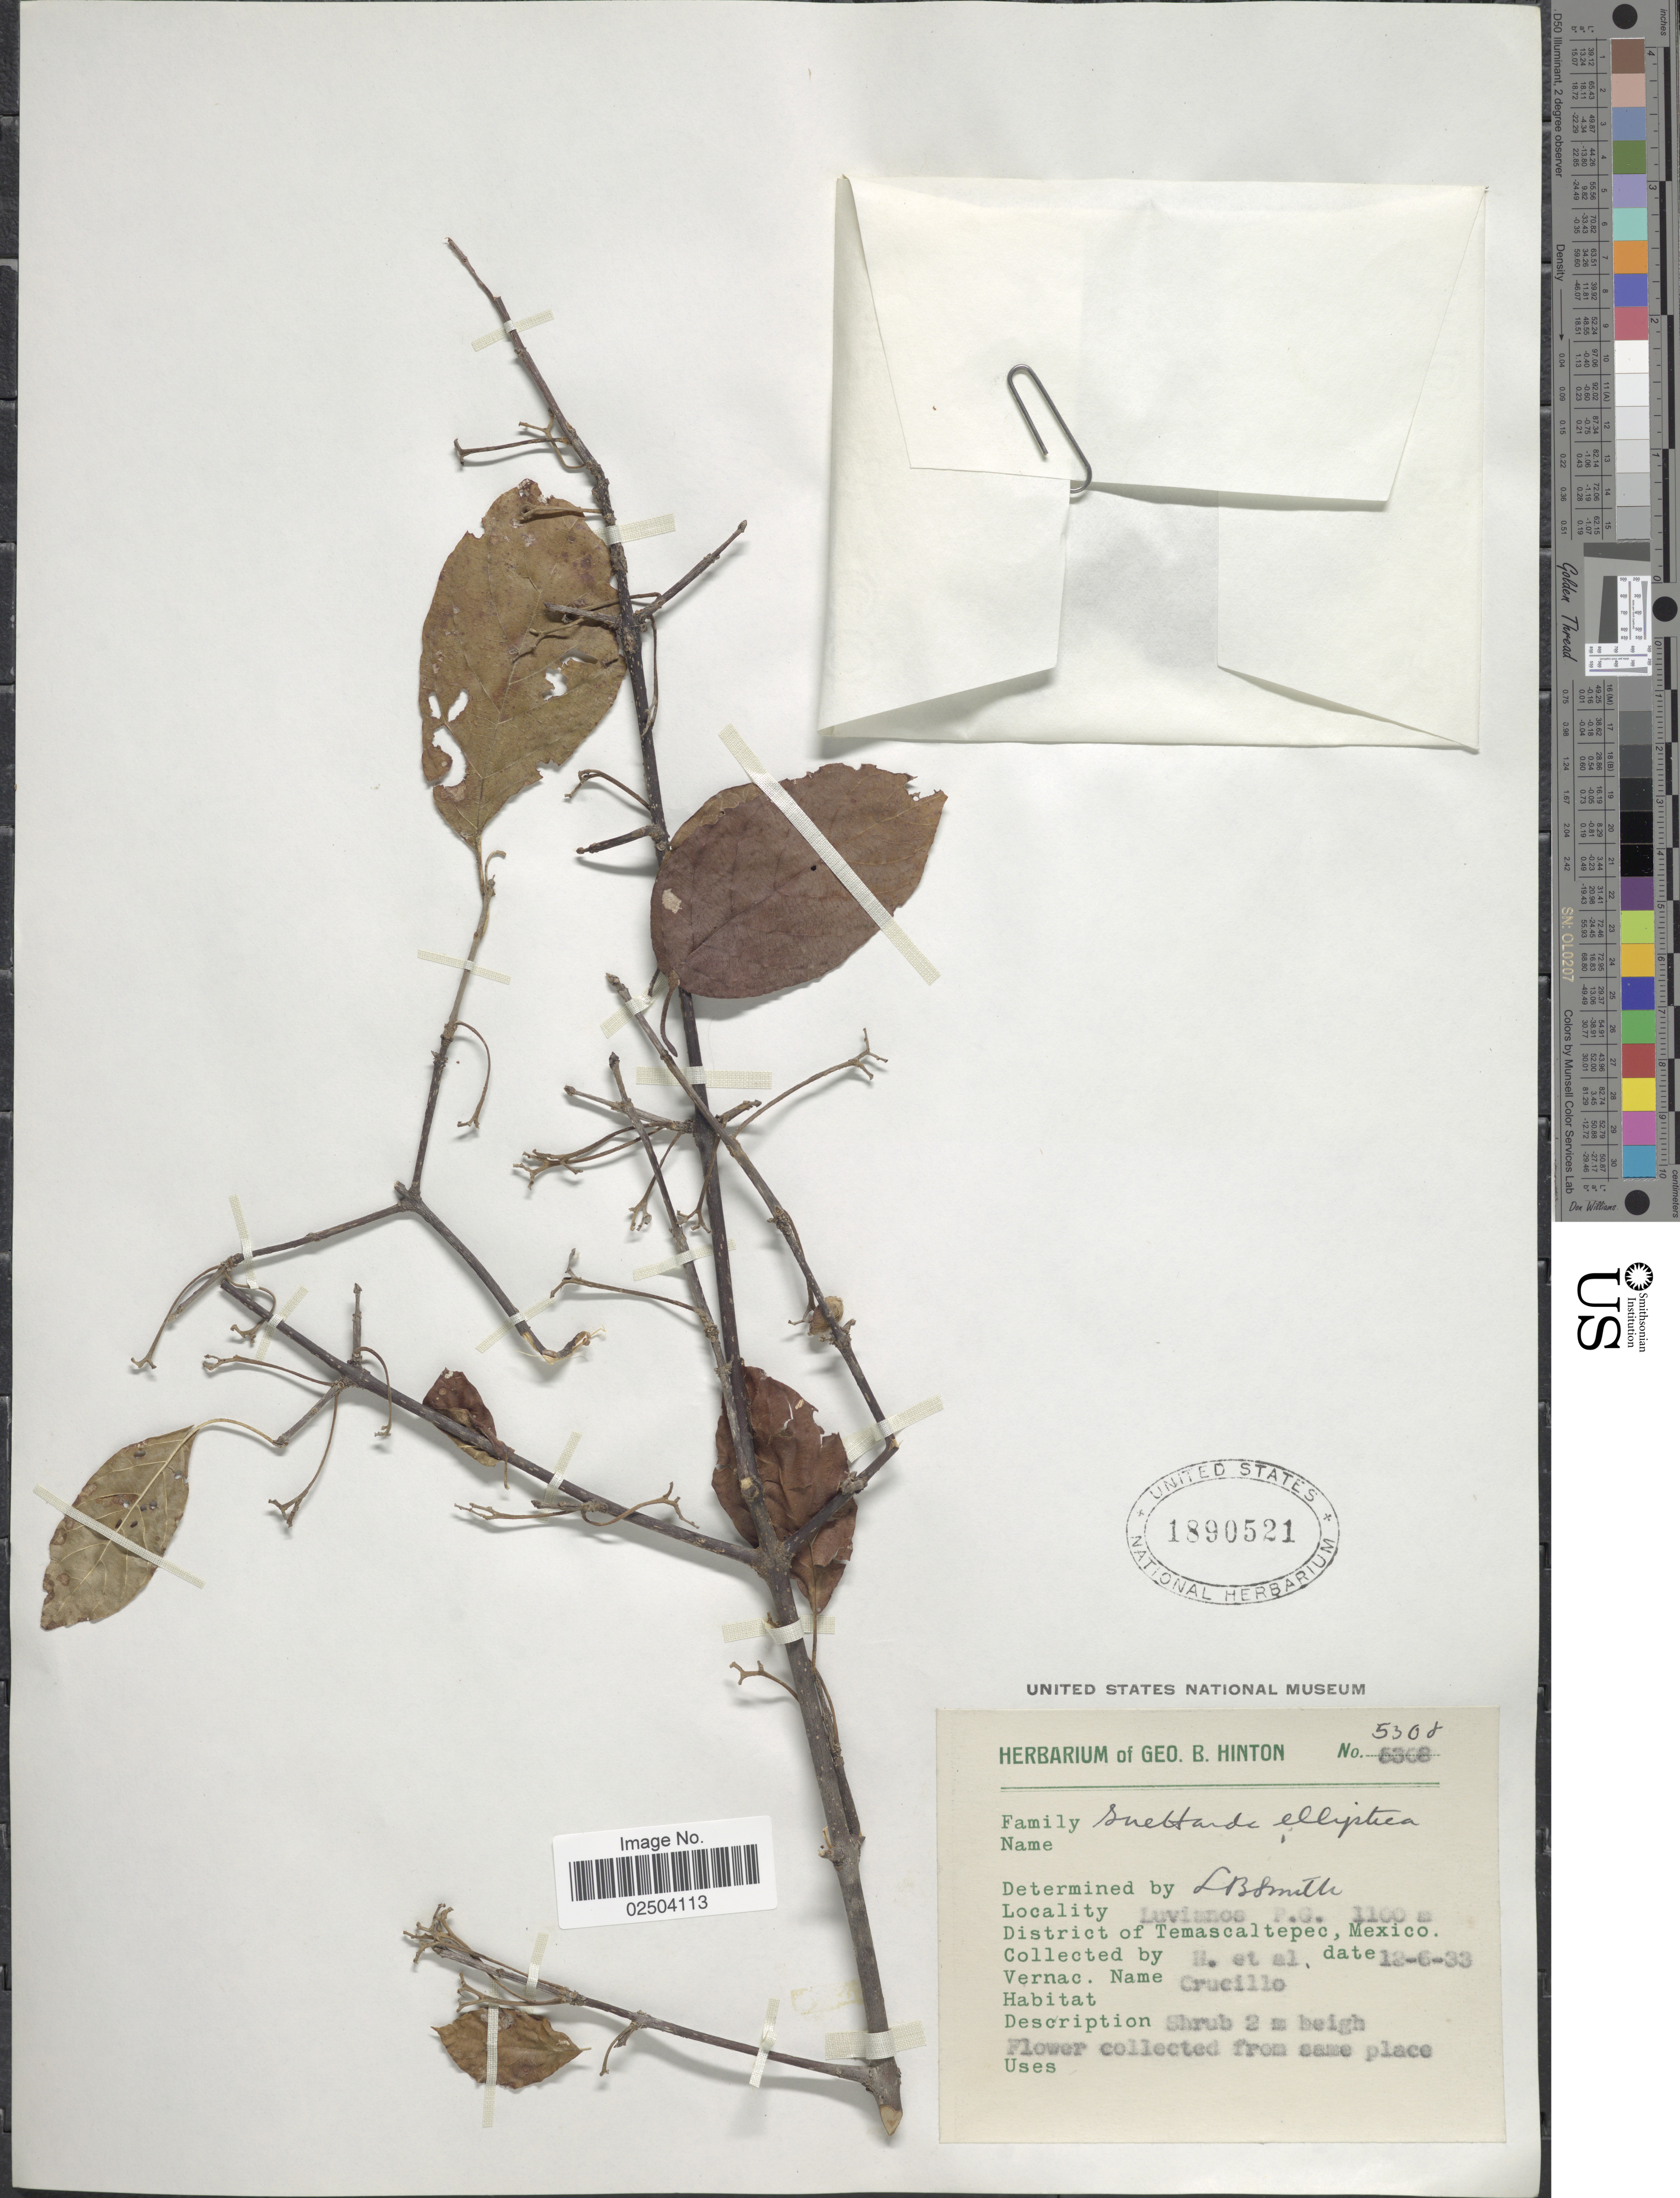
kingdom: Plantae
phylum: Tracheophyta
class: Magnoliopsida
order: Gentianales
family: Rubiaceae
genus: Guettarda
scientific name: Guettarda elliptica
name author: Sw.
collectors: G. B. Hinton & et al.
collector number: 5308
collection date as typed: Transcribed d/m/y: 6/12/33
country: Mexico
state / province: México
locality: Luvianos P.G. District of Temascaltepec.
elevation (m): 1100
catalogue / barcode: US 1890521